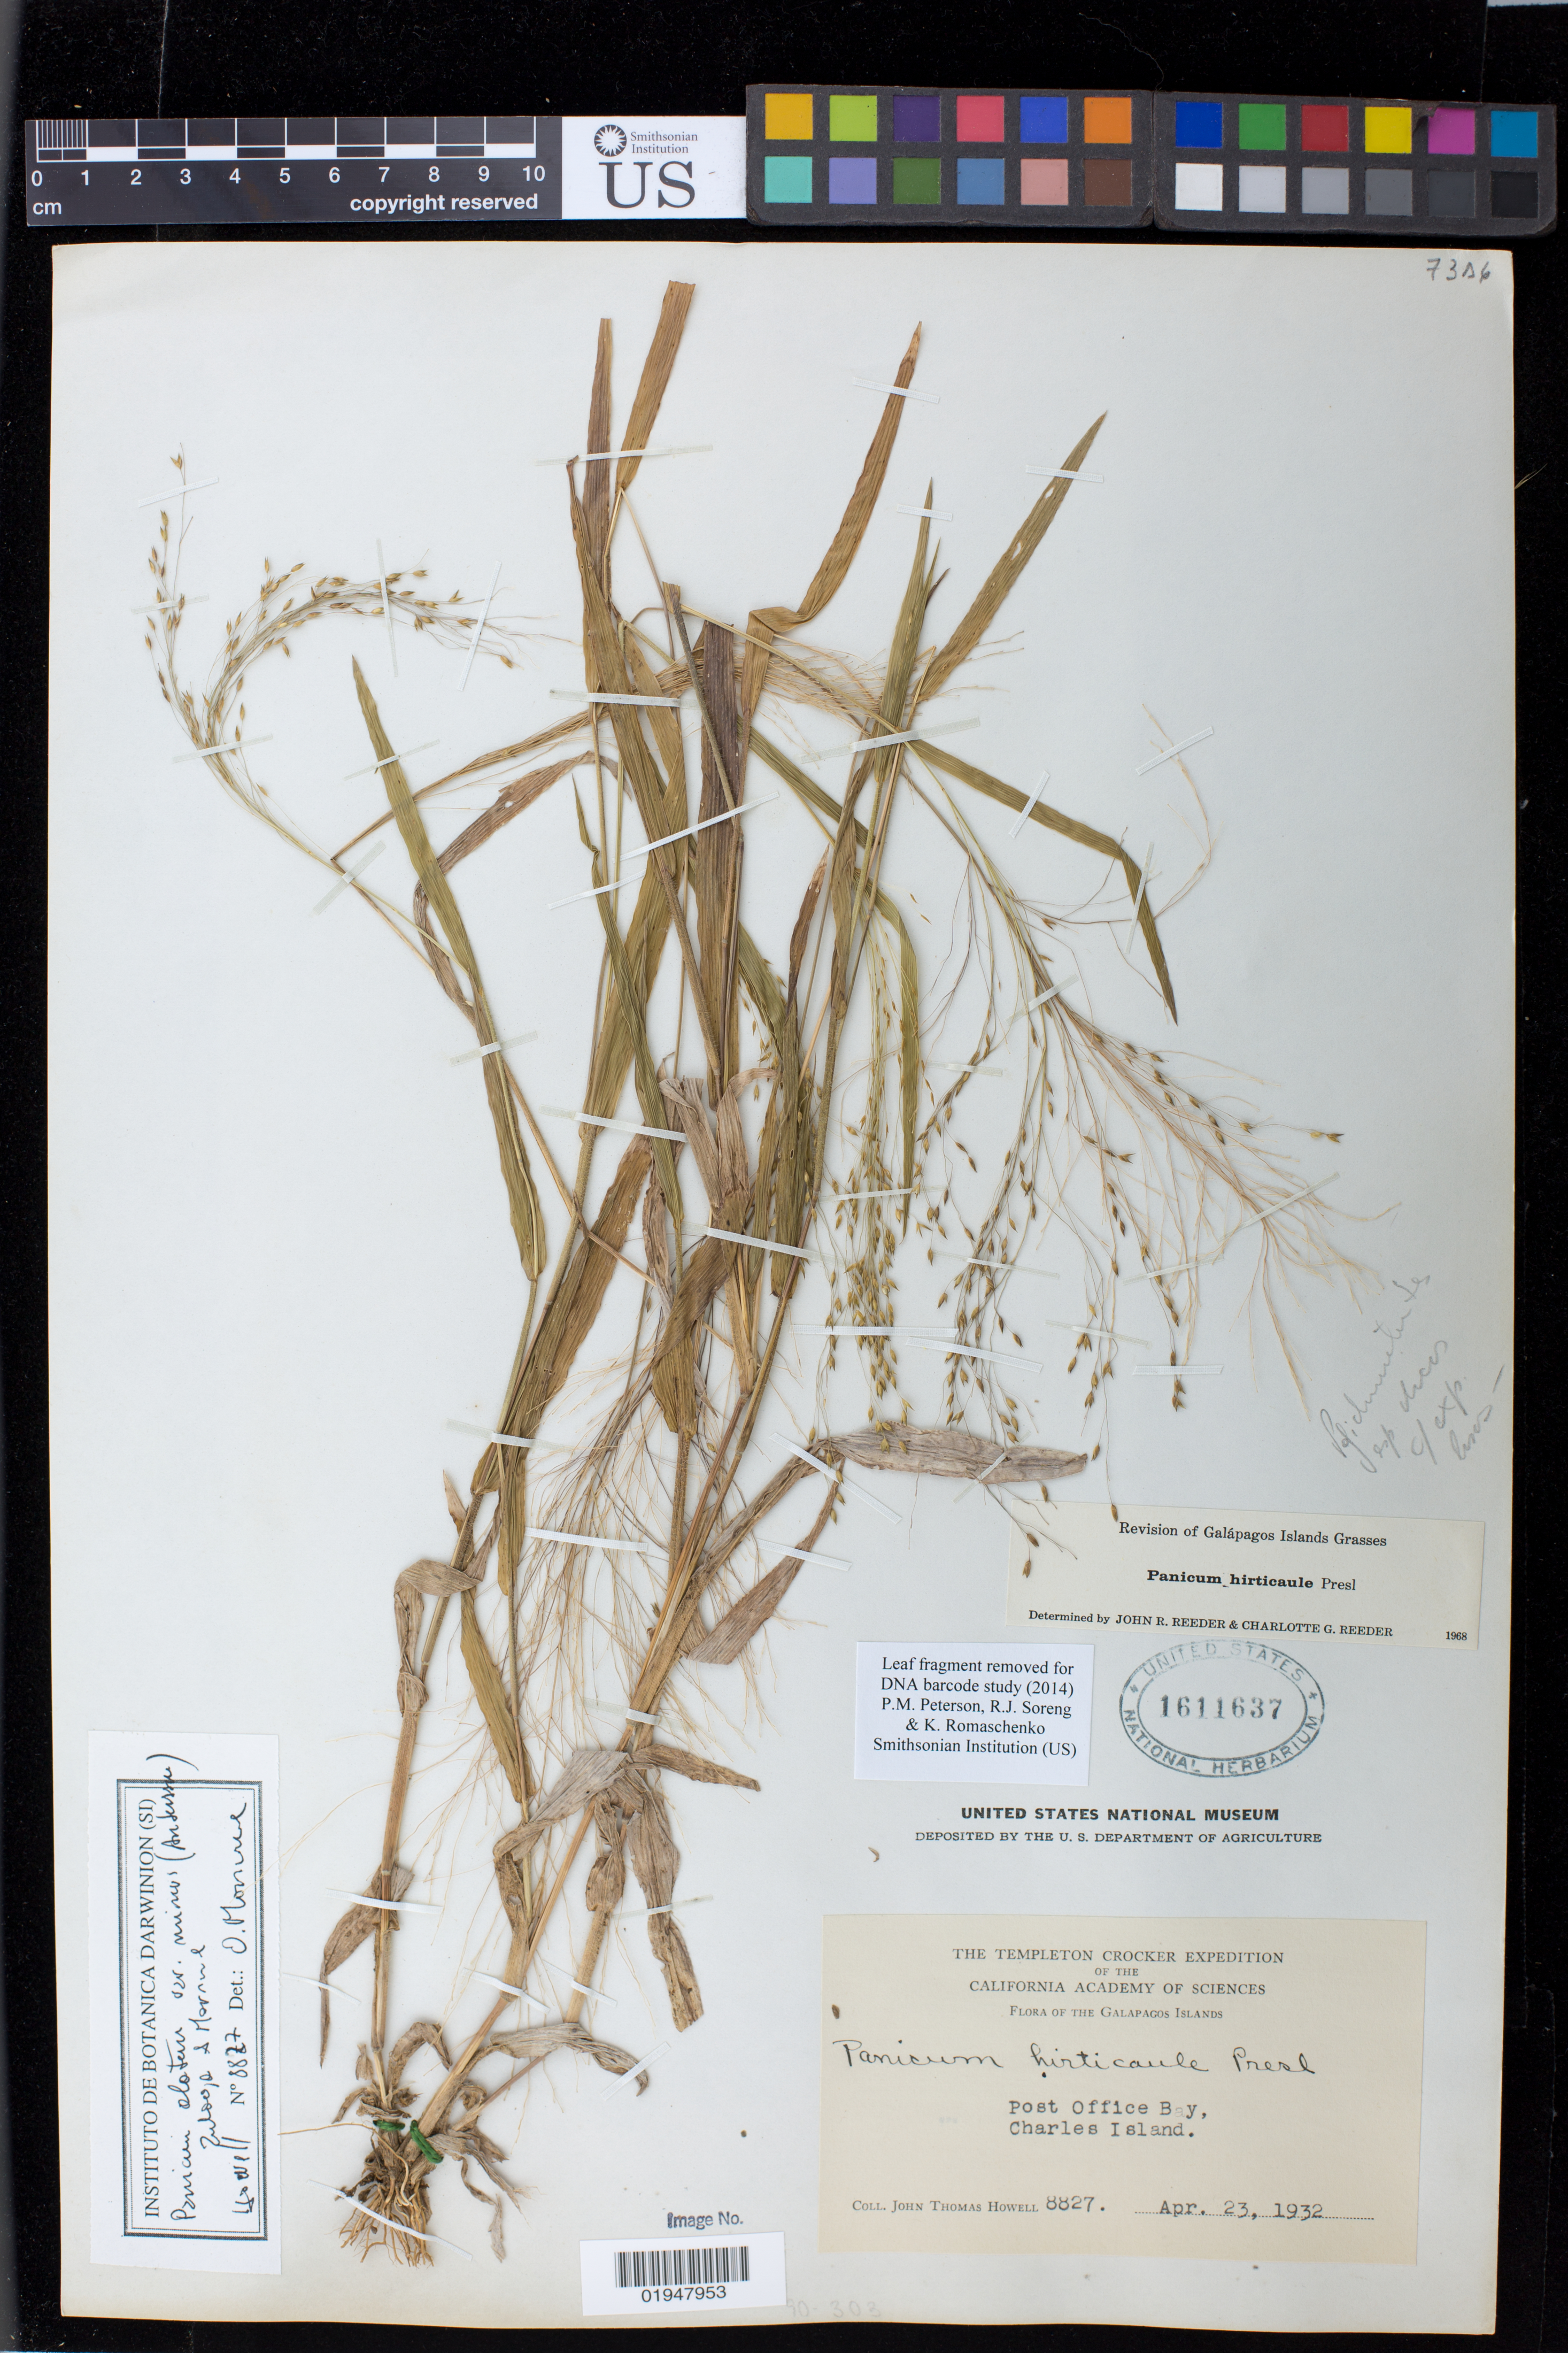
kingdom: Plantae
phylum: Tracheophyta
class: Liliopsida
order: Poales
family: Poaceae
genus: Panicum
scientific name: Panicum hirticaule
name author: J. Presl in C. Presl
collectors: J. T. Howell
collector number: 8827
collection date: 1932-04-23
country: Ecuador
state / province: Galápagos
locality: Galápagos Islands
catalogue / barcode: US 1611637